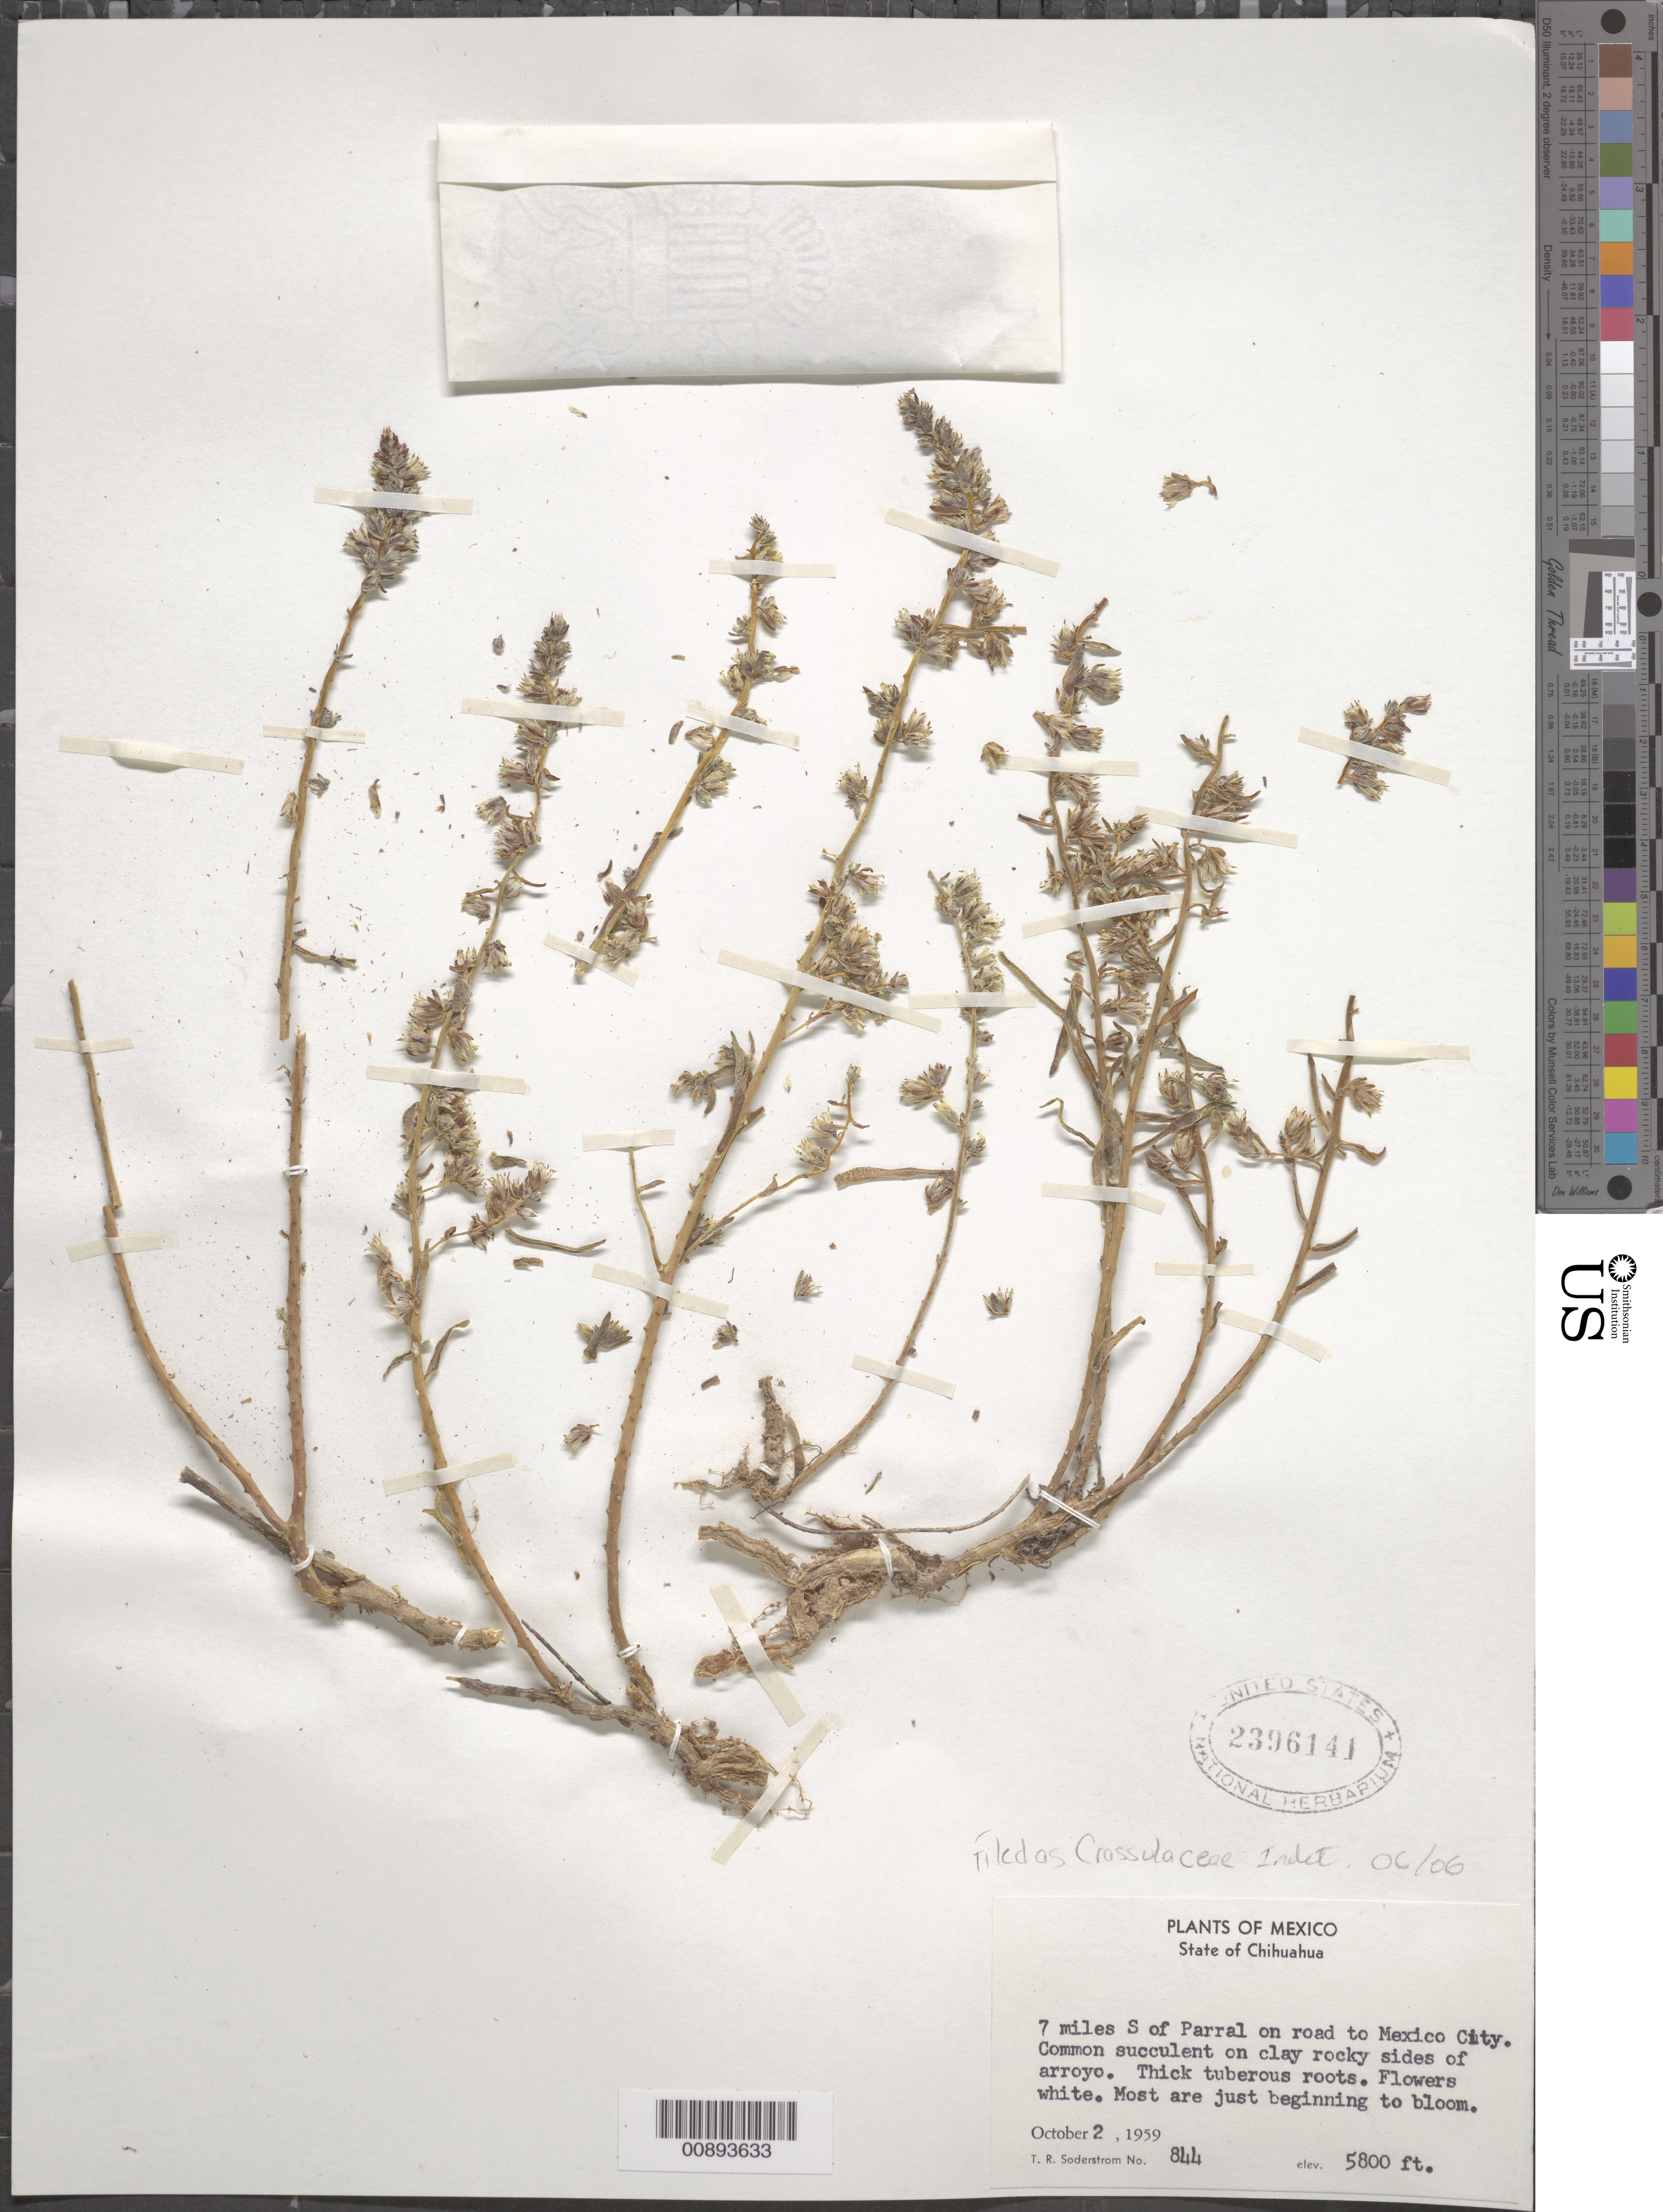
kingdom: Plantae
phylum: Tracheophyta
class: Magnoliopsida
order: Saxifragales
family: Crassulaceae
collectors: T. R. Soderstrom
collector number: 844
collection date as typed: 02 Oct 1959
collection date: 1959-10-02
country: Mexico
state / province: Chihuahua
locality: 7 miles S of Parral on road to Mexico City.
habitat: On clay rocky sides of arroyo.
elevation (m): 1768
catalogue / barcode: US 2396141